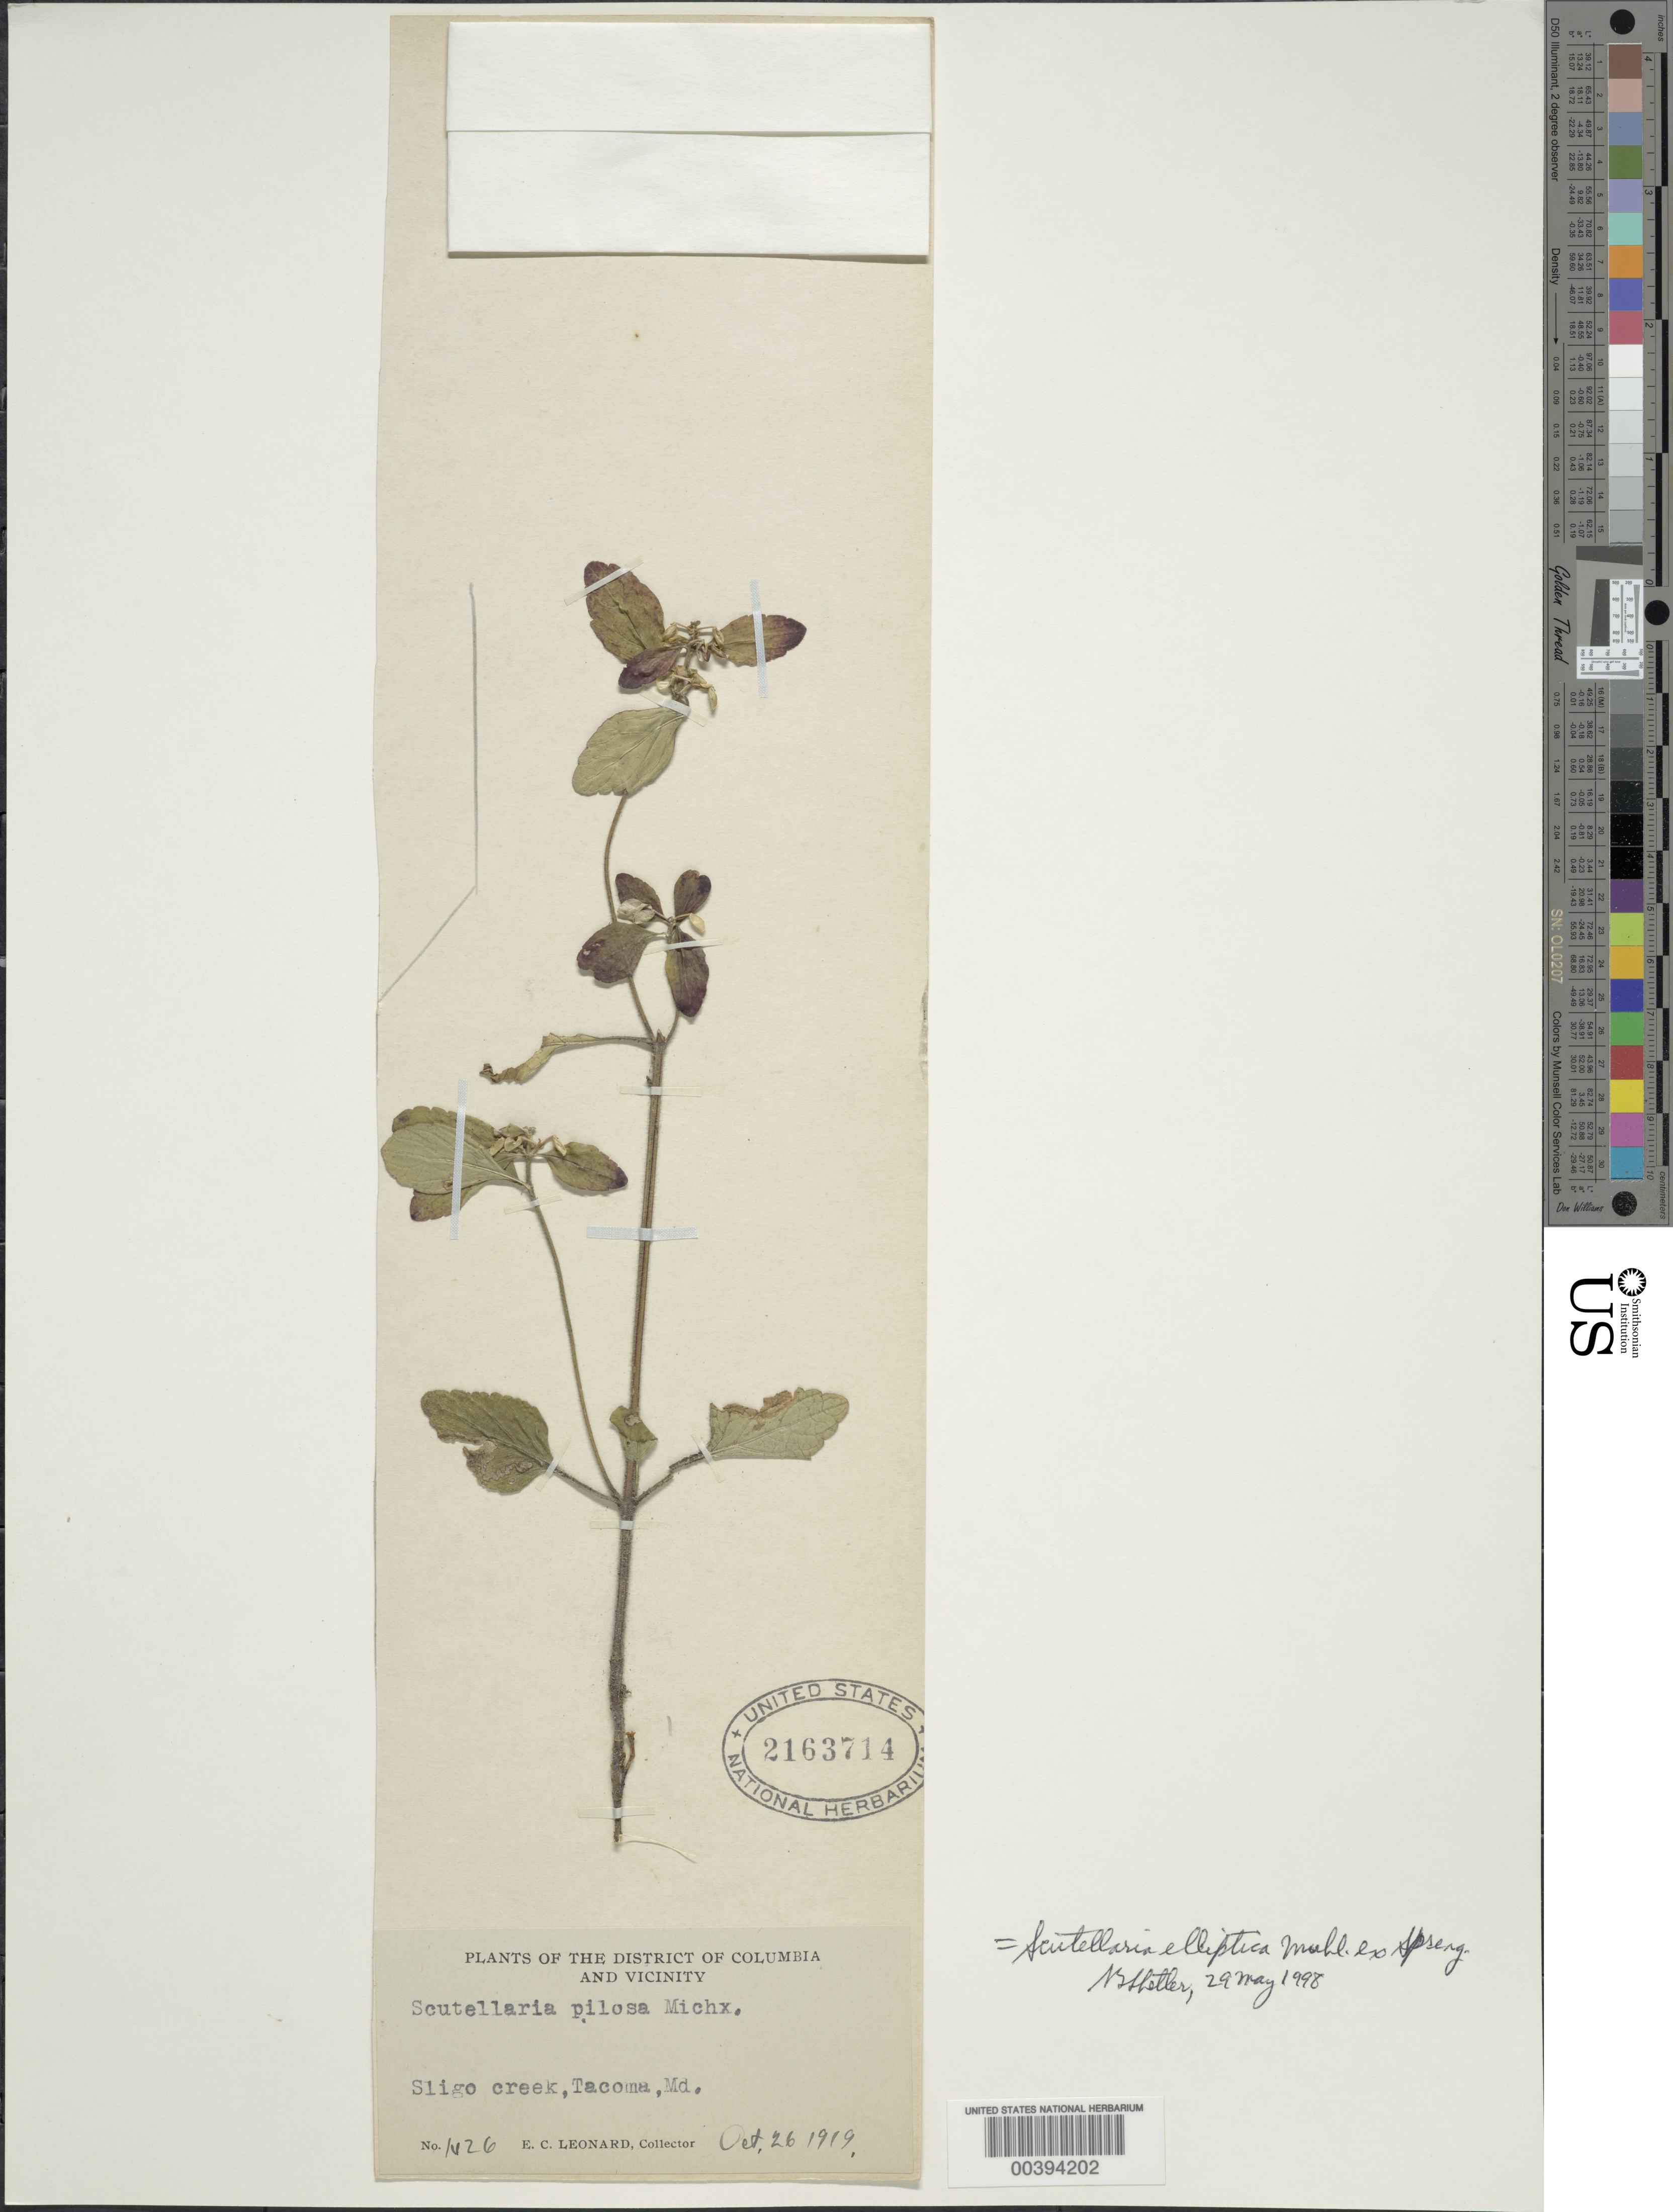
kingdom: Plantae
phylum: Tracheophyta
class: Magnoliopsida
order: Lamiales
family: Lamiaceae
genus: Scutellaria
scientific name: Scutellaria elliptica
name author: Muhl.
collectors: E. C. Leonard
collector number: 1426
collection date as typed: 26 Oct 1919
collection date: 1919-10-26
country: United States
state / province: Maryland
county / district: Montgomery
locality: Sligo Creek Takoma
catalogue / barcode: US 2163714